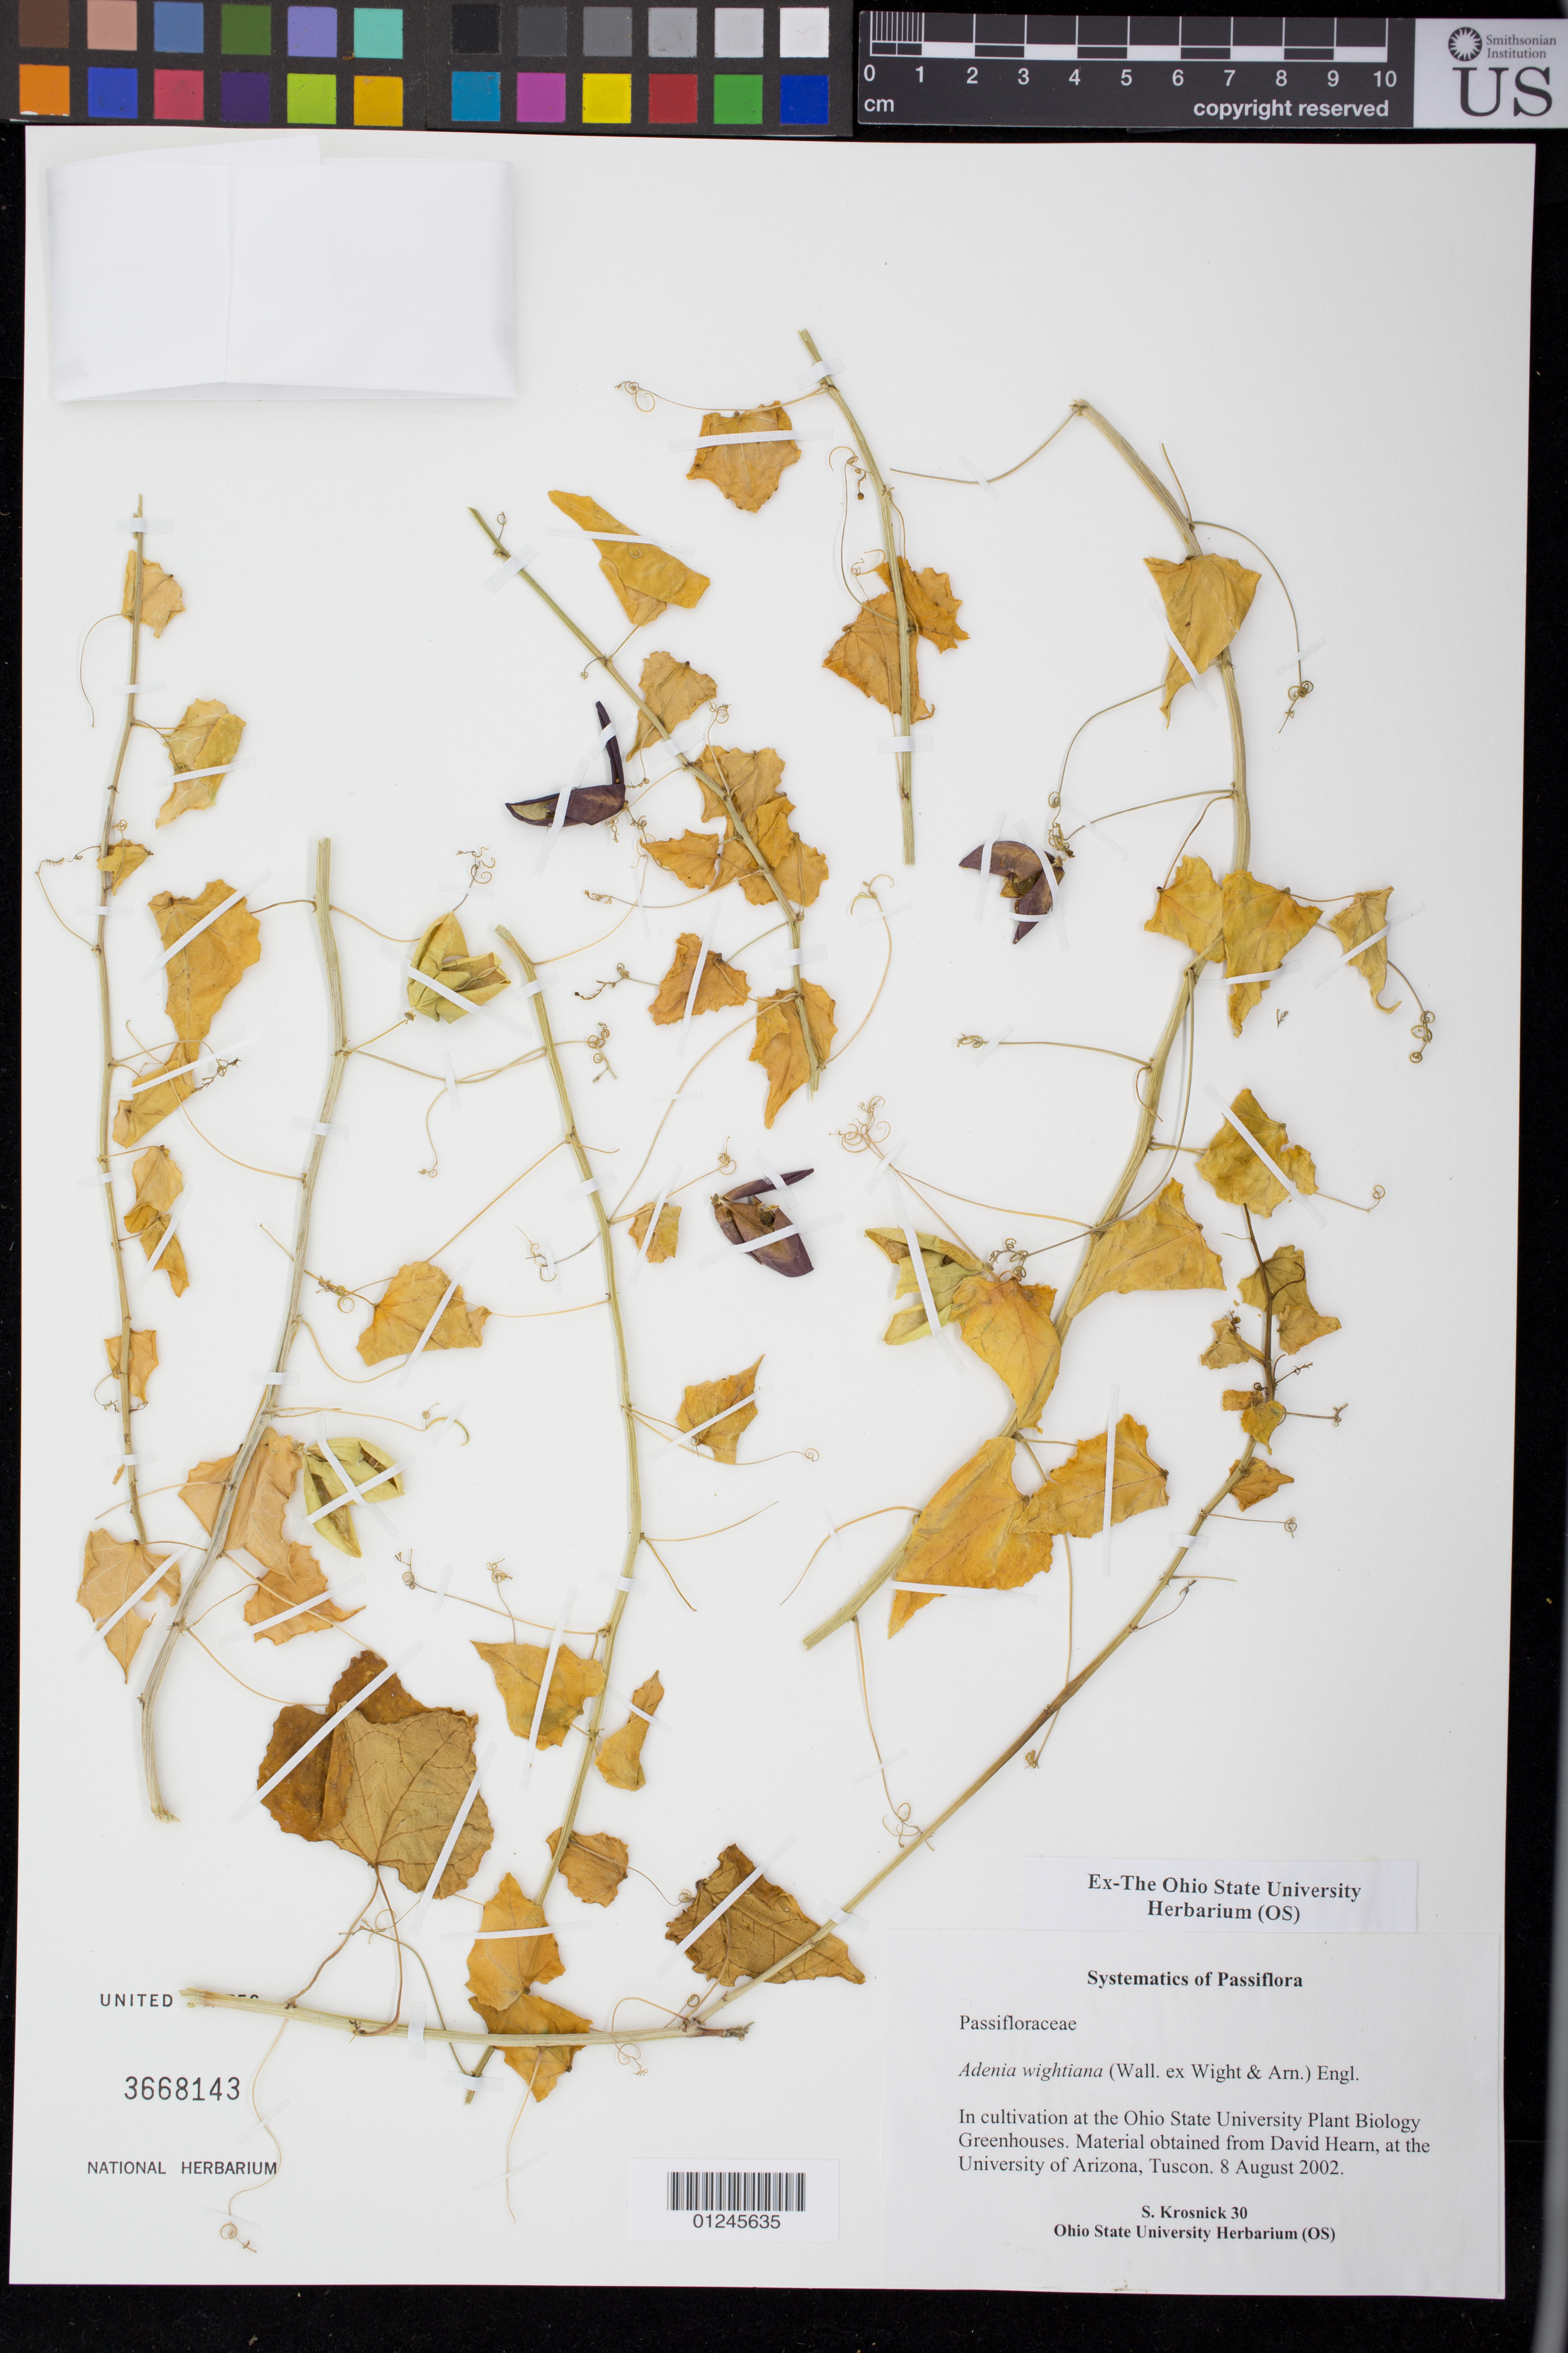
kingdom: Plantae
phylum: Tracheophyta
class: Magnoliopsida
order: Malpighiales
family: Passifloraceae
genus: Adenia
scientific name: Adenia wightiana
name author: (Wall. ex Wight & Arn.) Engl.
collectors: S. Krosnick & Ohio State University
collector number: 30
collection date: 2002-08-08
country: United States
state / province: Ohio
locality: In cultivation at the Ohio State University Plant Biology Greenhouses. Material obtained from David Hearn, at the University of Arizona, Tucson.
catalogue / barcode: US 3668143